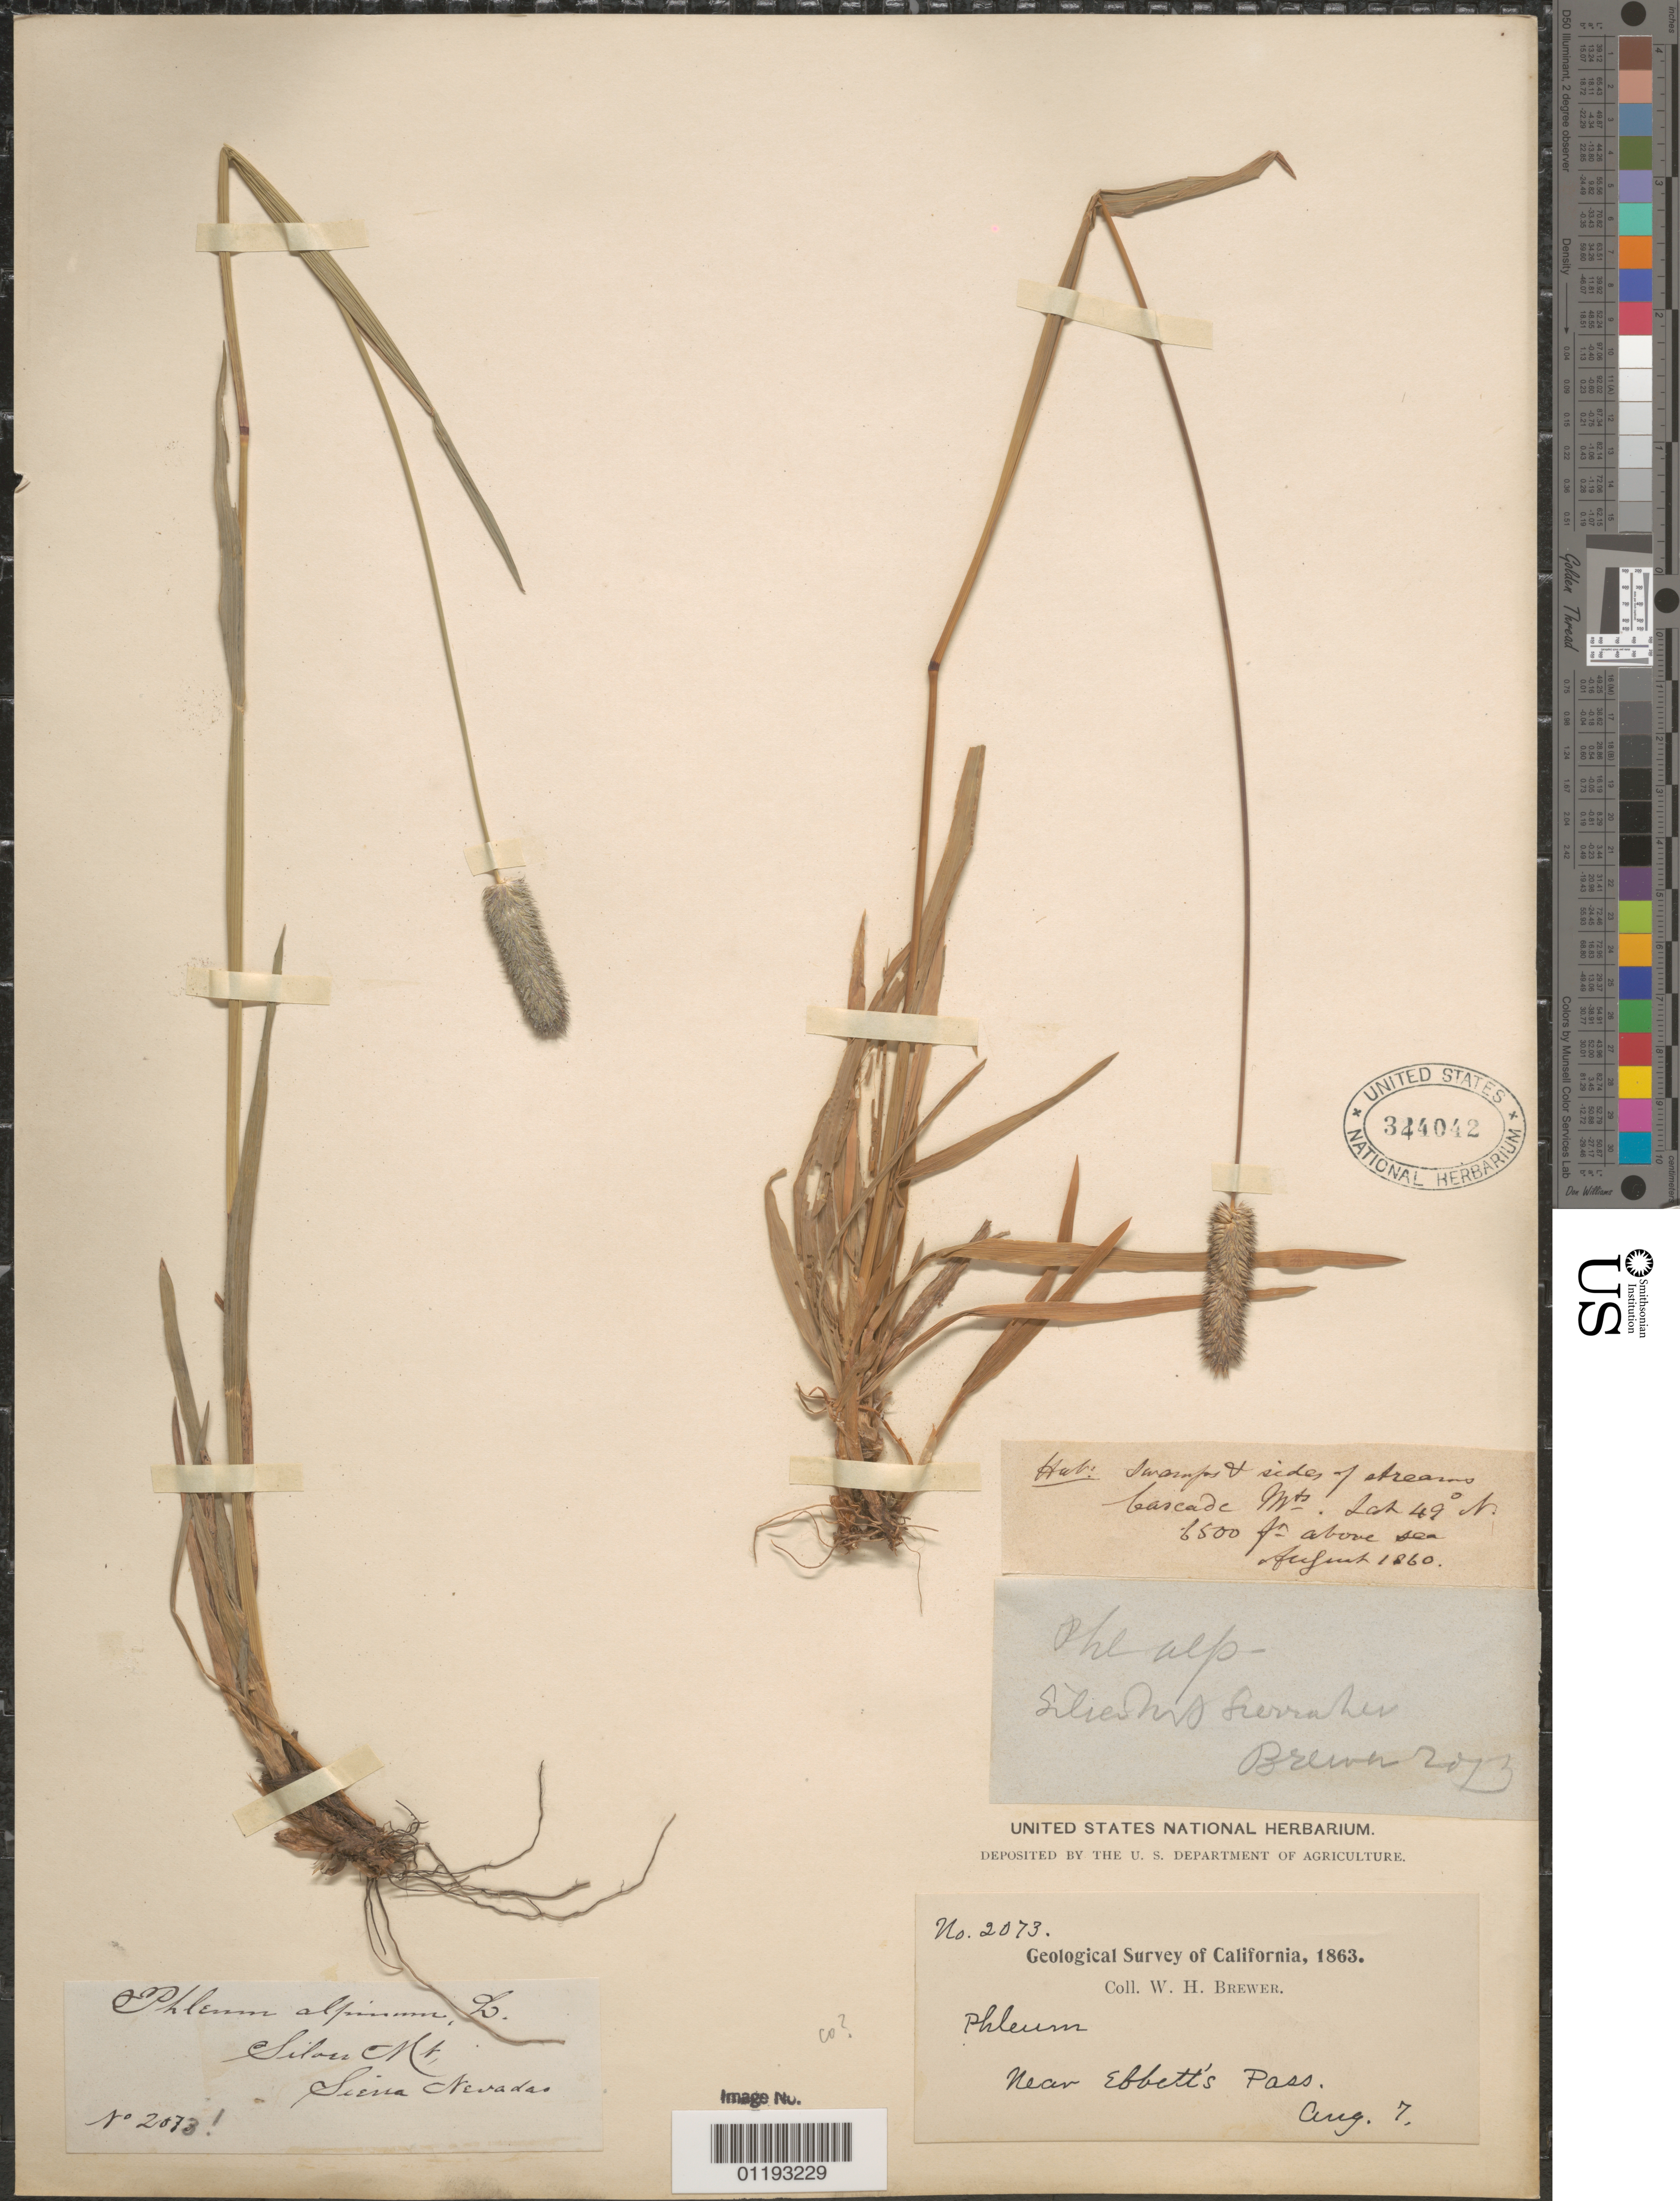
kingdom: Plantae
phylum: Tracheophyta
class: Liliopsida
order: Poales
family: Poaceae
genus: Phleum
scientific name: Phleum alpinum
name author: L.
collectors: W. H. Brewer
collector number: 2073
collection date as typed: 07 Aug 1863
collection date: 1863-08-07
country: United States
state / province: California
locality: Near Ebbett's Pass.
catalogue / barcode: US 344042